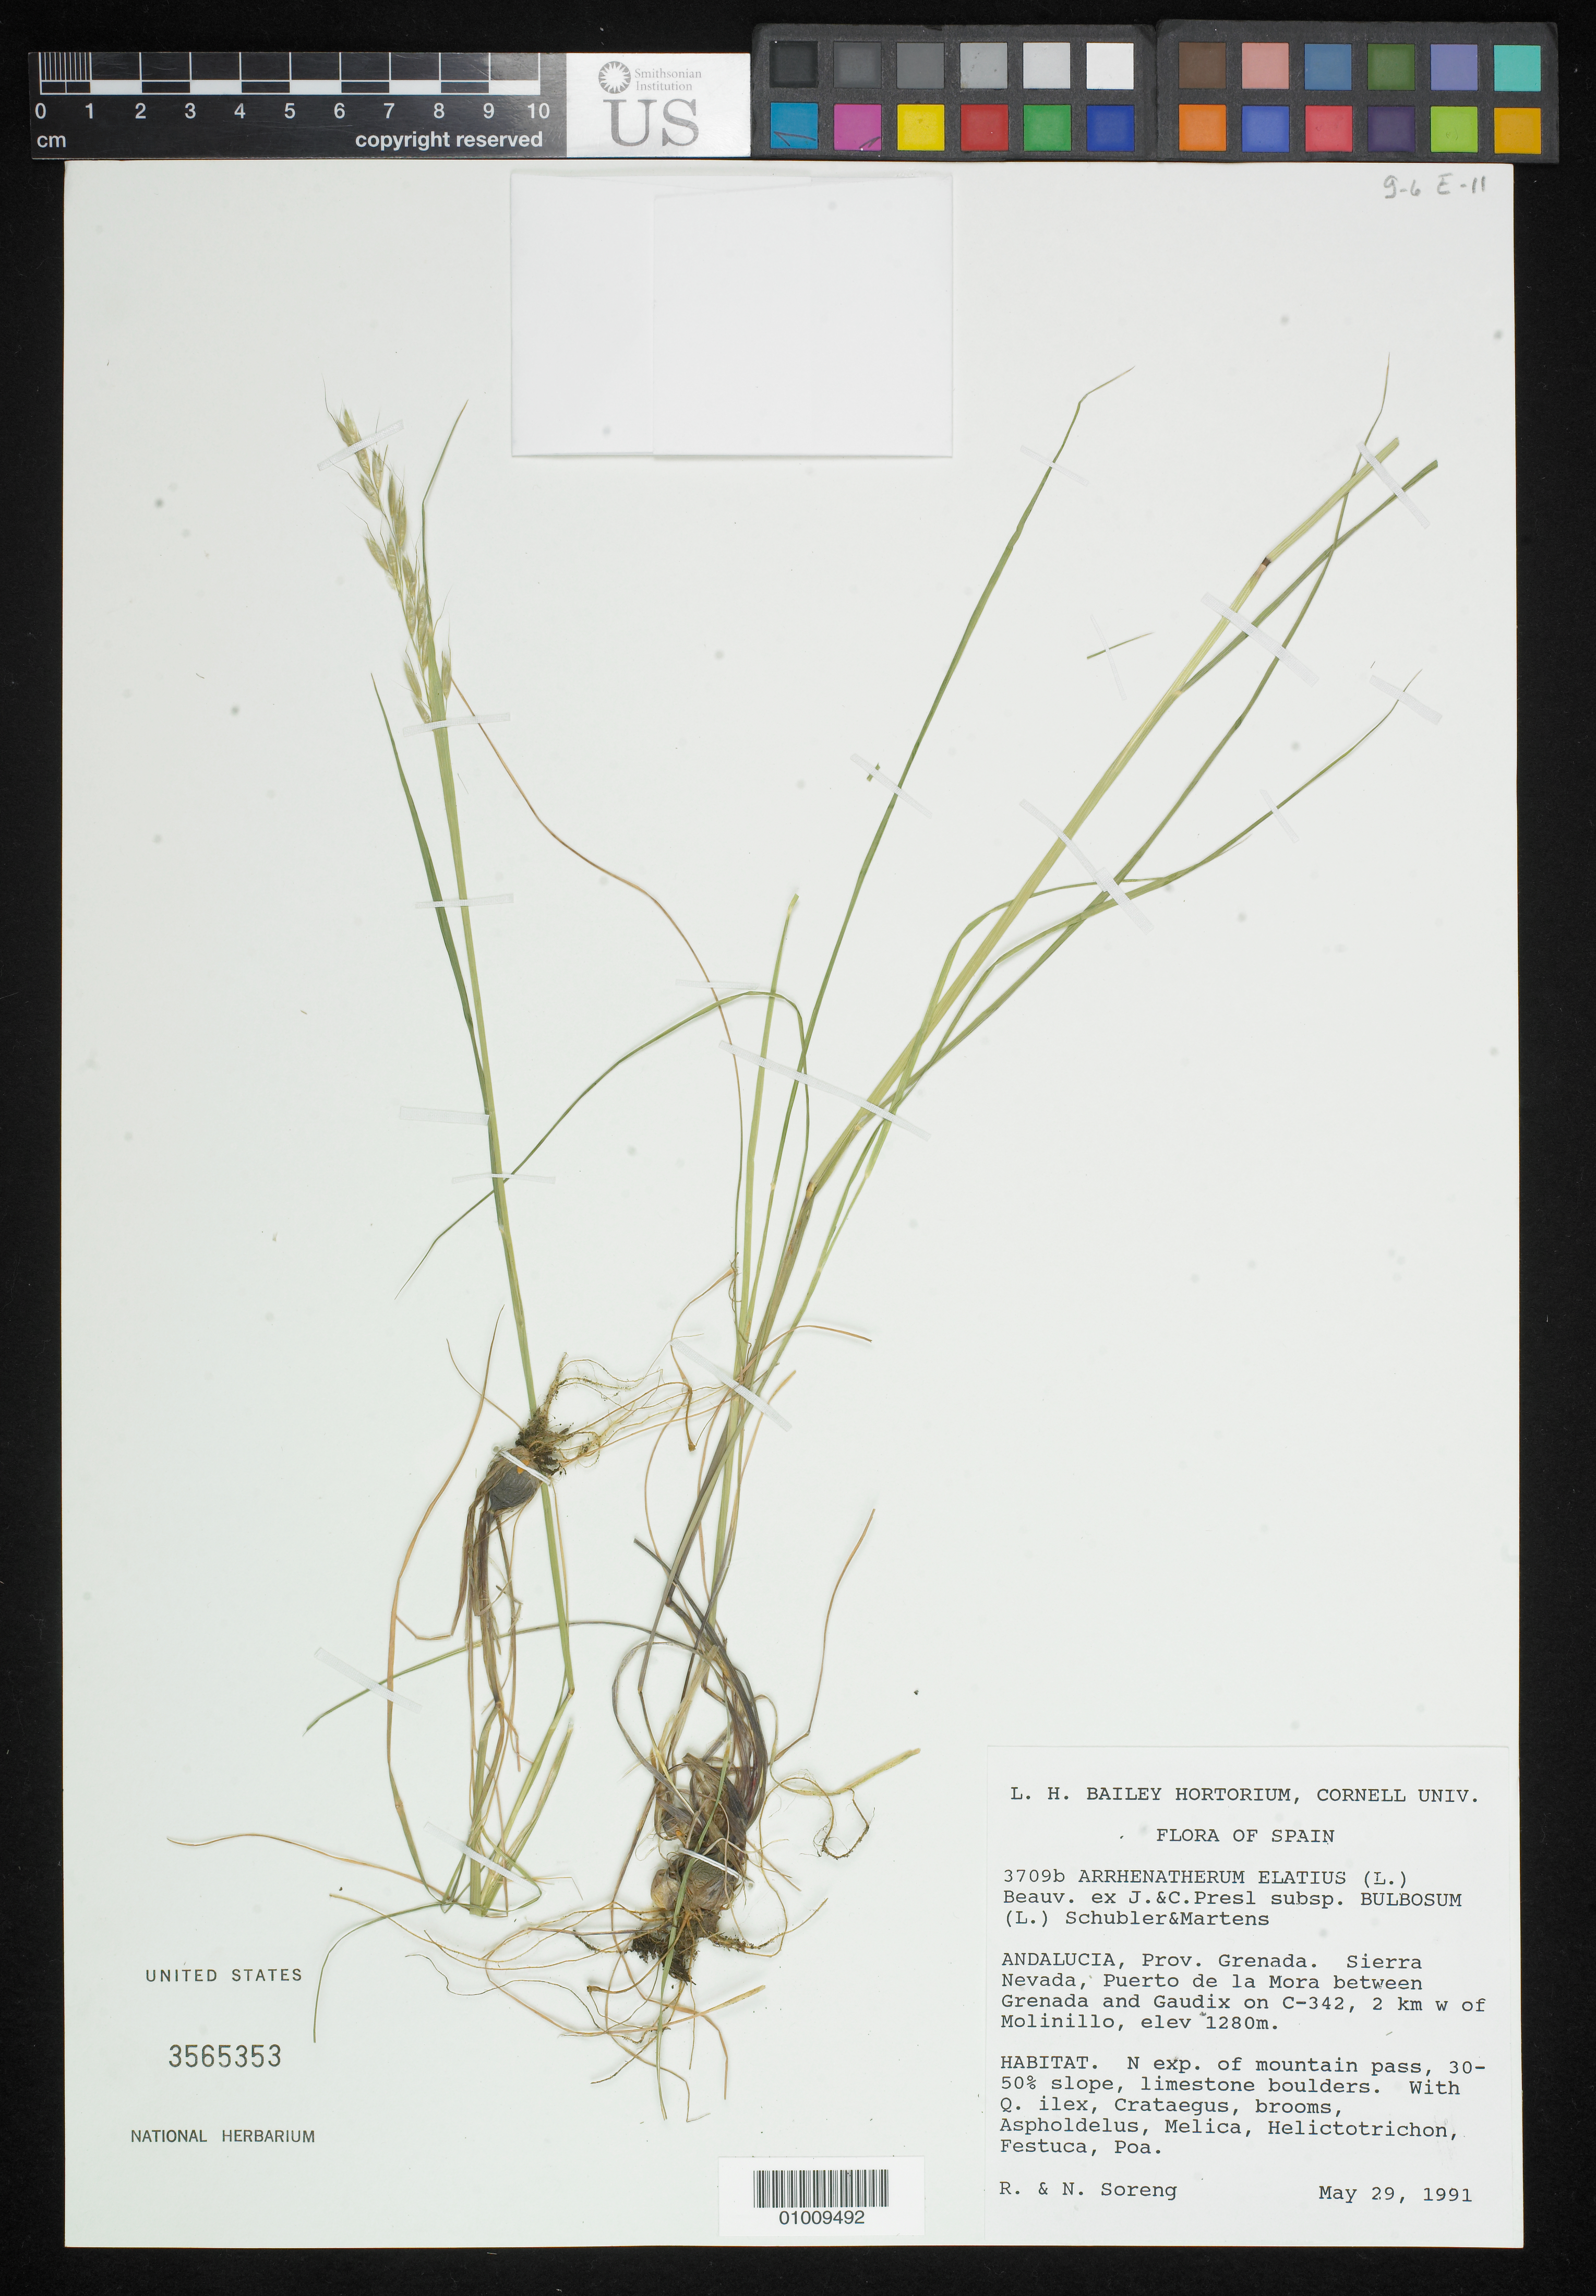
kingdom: Plantae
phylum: Tracheophyta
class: Liliopsida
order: Poales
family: Poaceae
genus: Arrhenatherum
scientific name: Arrhenatherum elatius subsp. bulbosum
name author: (Willd.) G. Martens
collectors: R. J. Soreng & N. L. Soreng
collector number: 3709-b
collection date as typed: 29 May 1991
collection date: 1991-05-29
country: Spain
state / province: Andalucia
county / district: Grenada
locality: Sierra Nevada, Puerto de la Mora between Grenada and Gaudix on C-342, 2 km W of Molinillo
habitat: N exp. of mountain pass, 30-50% slope, limestone boulders. With Q. ilex, Crataegus, brooms, Aspholdelus, Melica, Festuca, Po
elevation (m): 1280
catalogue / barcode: US 3565353